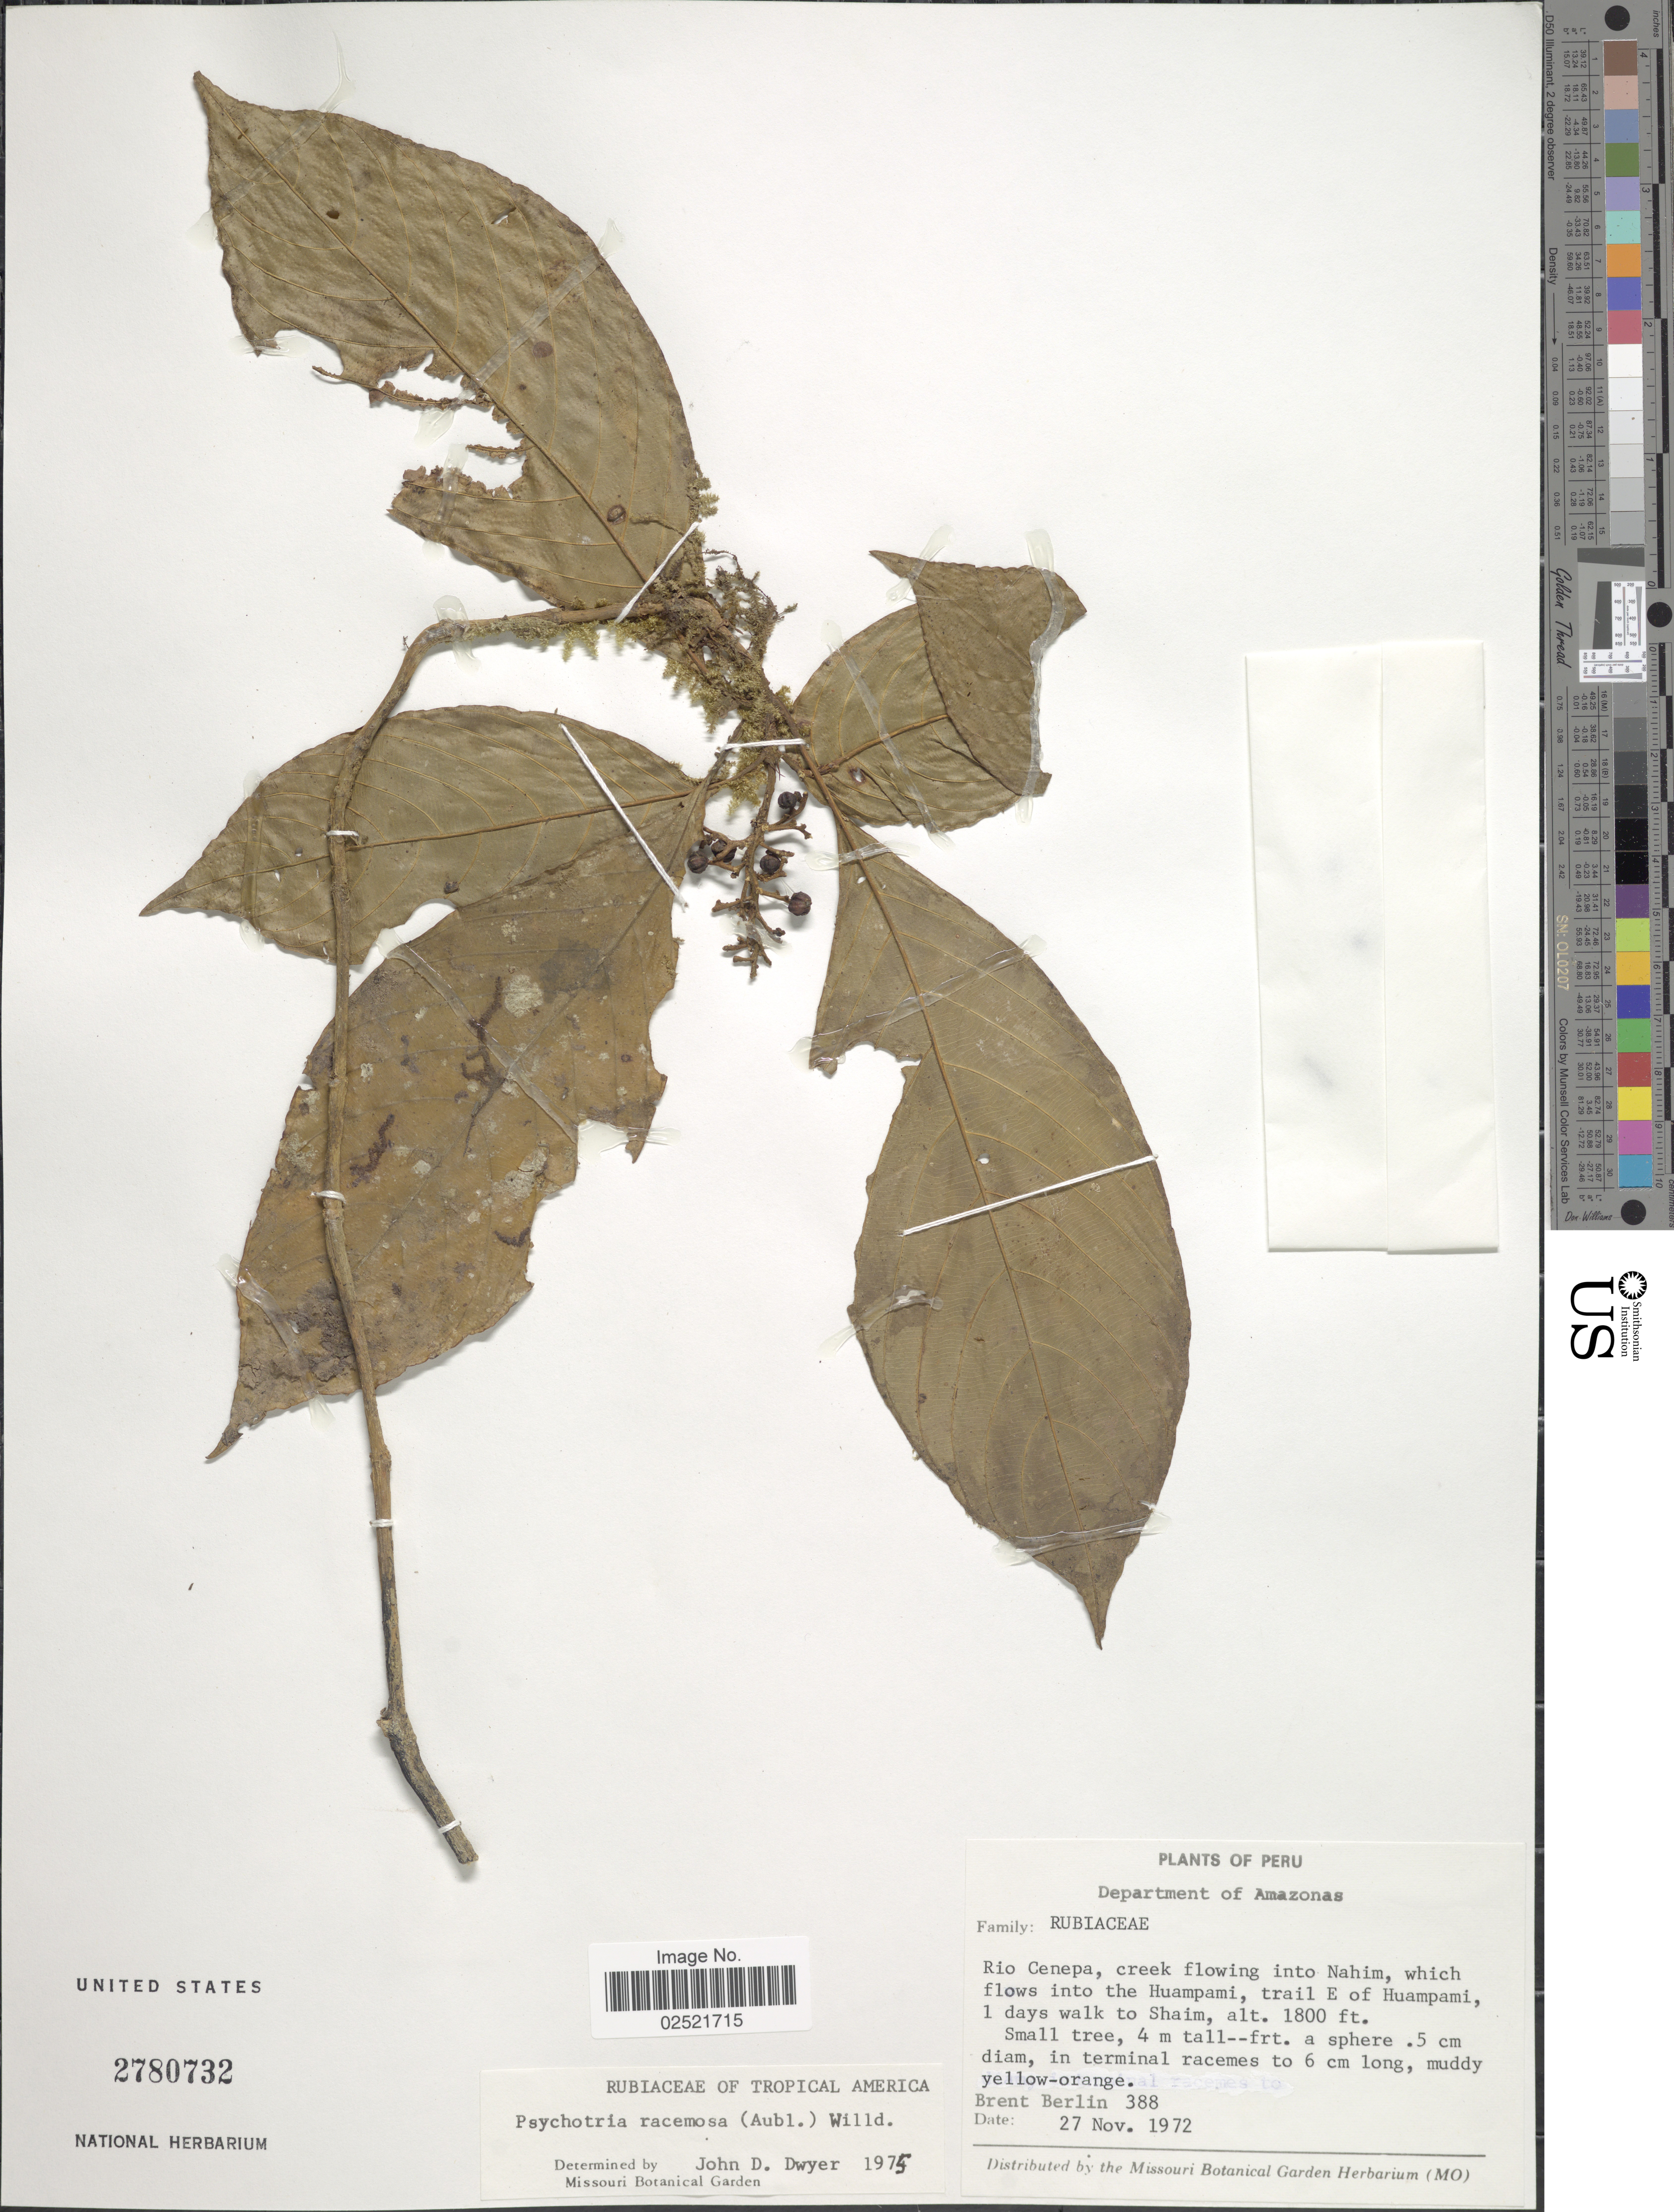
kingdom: Plantae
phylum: Tracheophyta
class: Magnoliopsida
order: Gentianales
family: Rubiaceae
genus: Psychotria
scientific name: Psychotria racemosa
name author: (Aubl.) Raeuschel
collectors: B. Berlin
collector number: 388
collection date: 1972-11-27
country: Peru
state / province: Amazonas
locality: Rio Cenepa, creek flowing into Nahim, which flows into the Huampami, trail E of Huampami, 1 days walk to Shaim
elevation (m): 549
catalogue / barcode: US 2780732